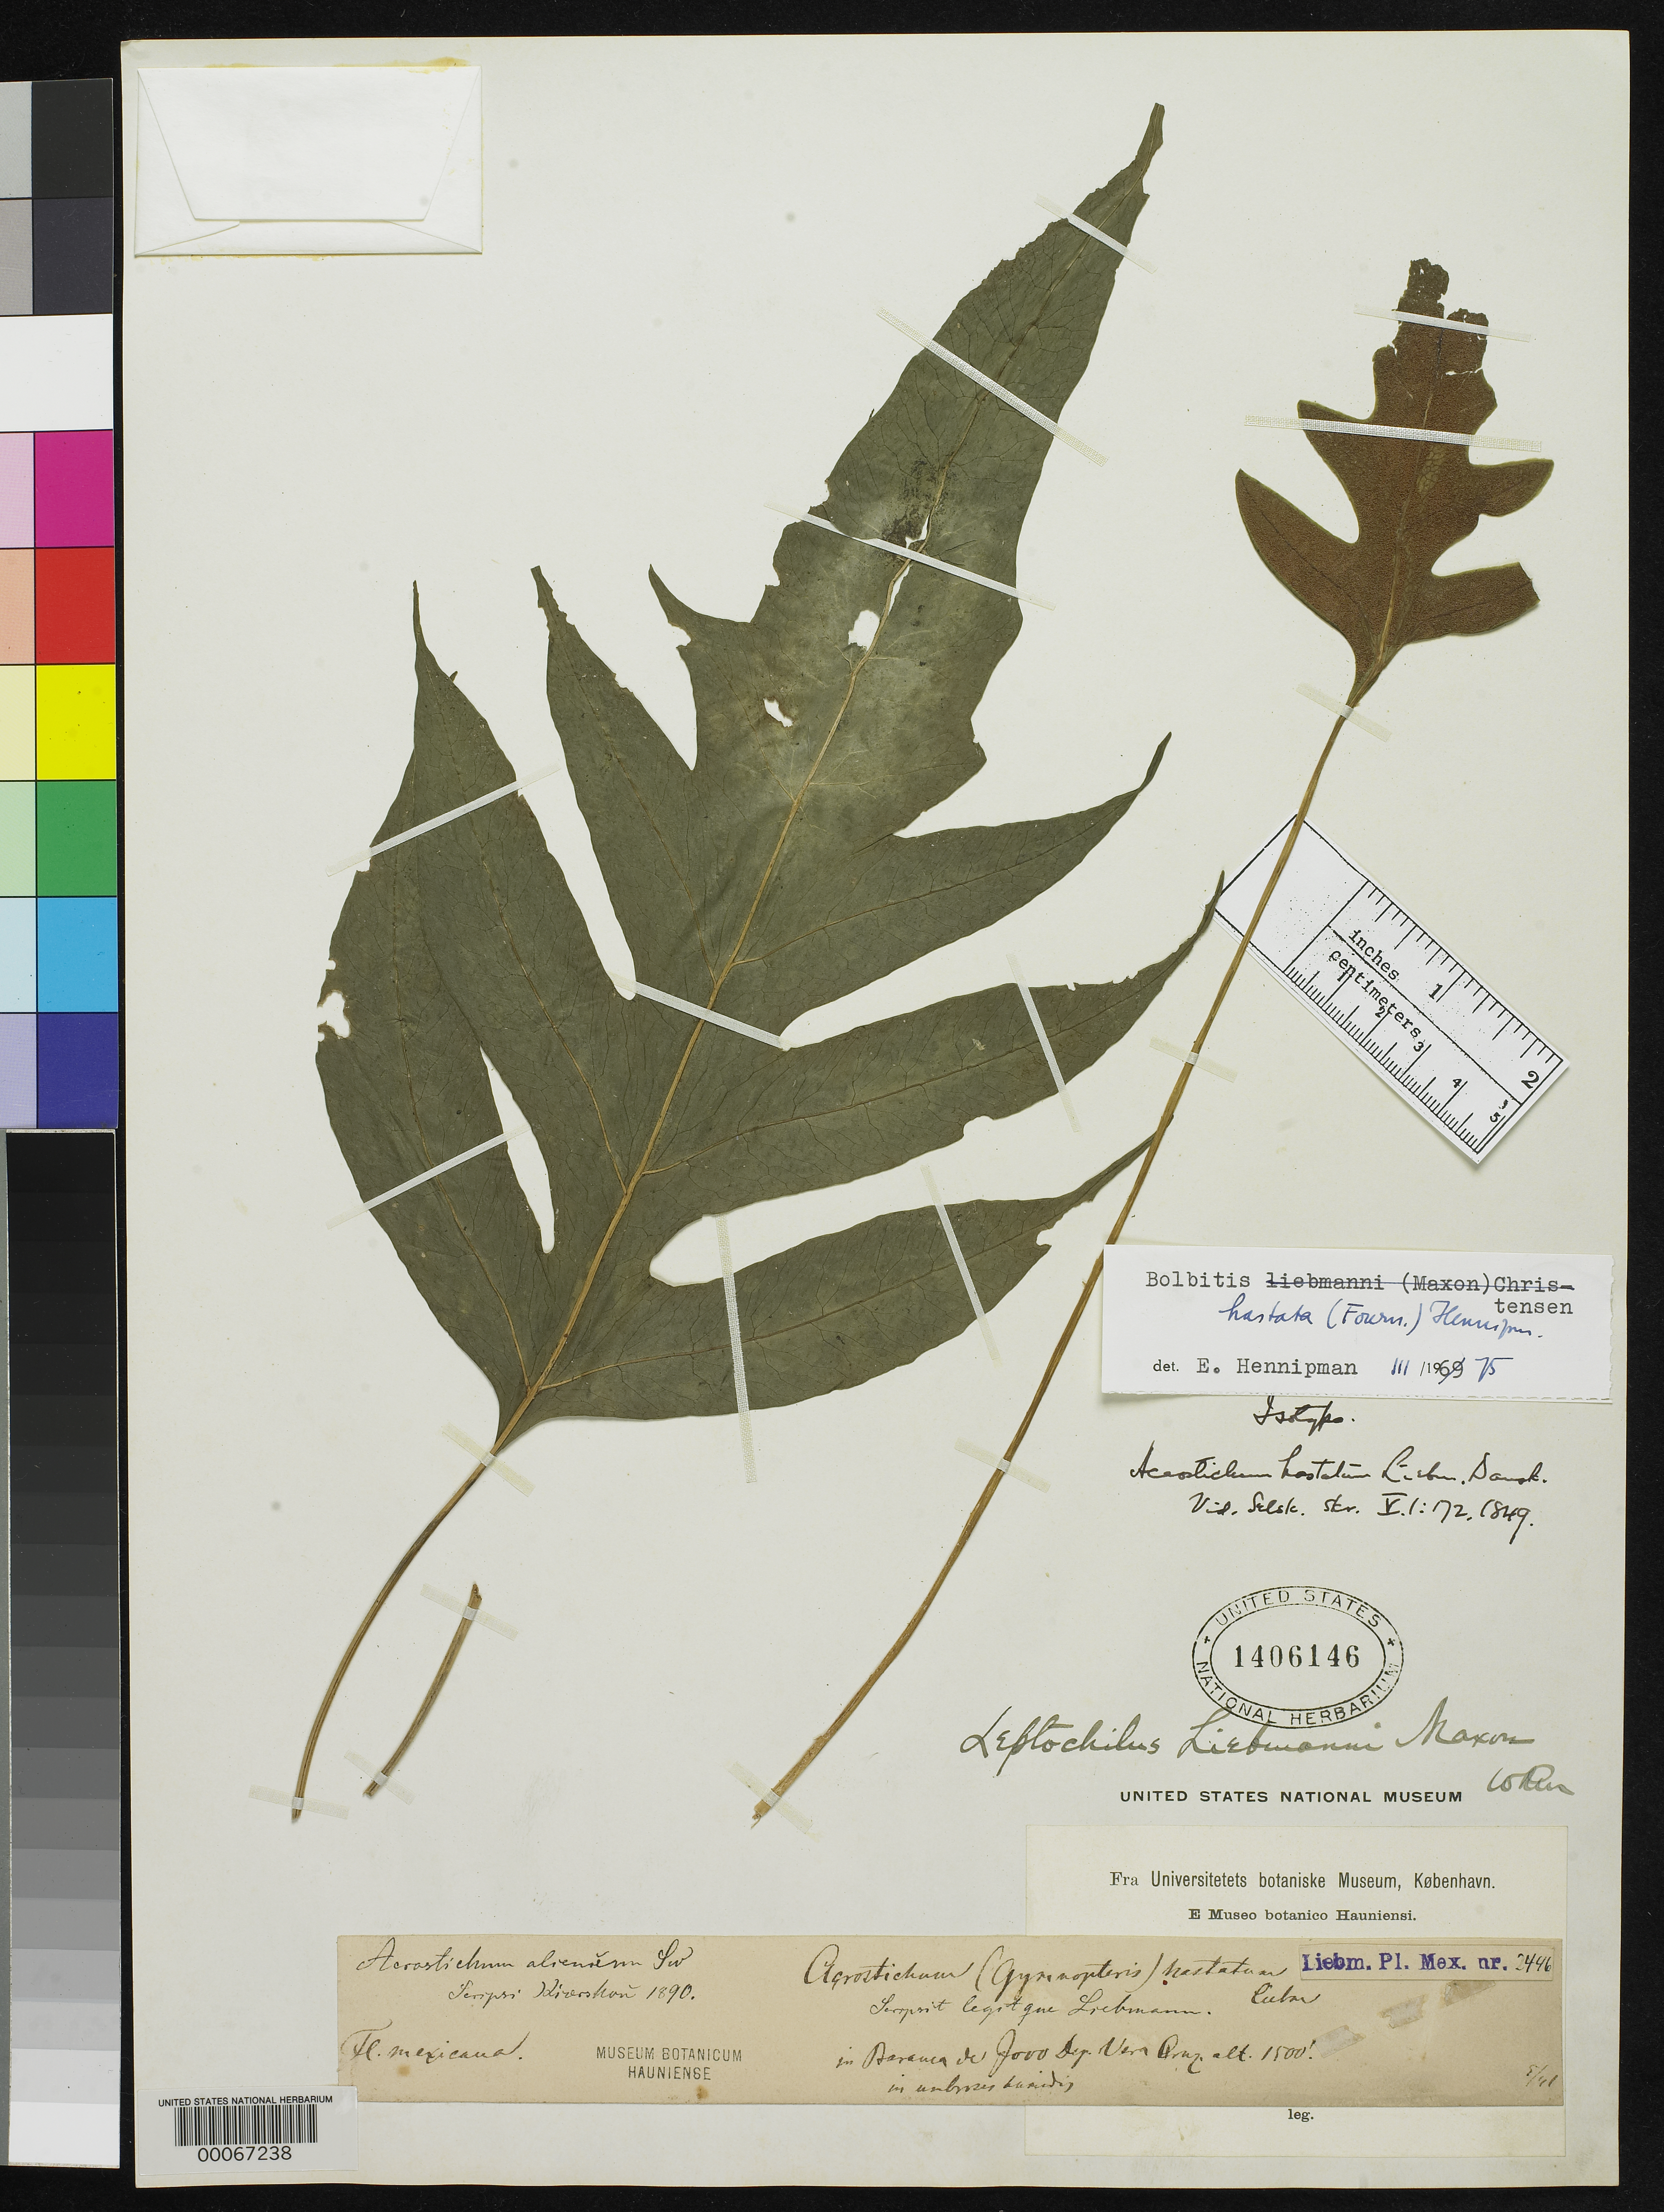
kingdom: Plantae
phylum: Tracheophyta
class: Polypodiopsida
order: Polypodiales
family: Pteridaceae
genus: Acrostichum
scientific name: Acrostichum hastatum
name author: Liebm.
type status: Isotype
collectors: F. M. Liebmann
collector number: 2446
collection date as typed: Aug 1890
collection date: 1890-08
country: Mexico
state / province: Veracruz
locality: Barranca de Javo.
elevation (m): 457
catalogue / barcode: US 1406146